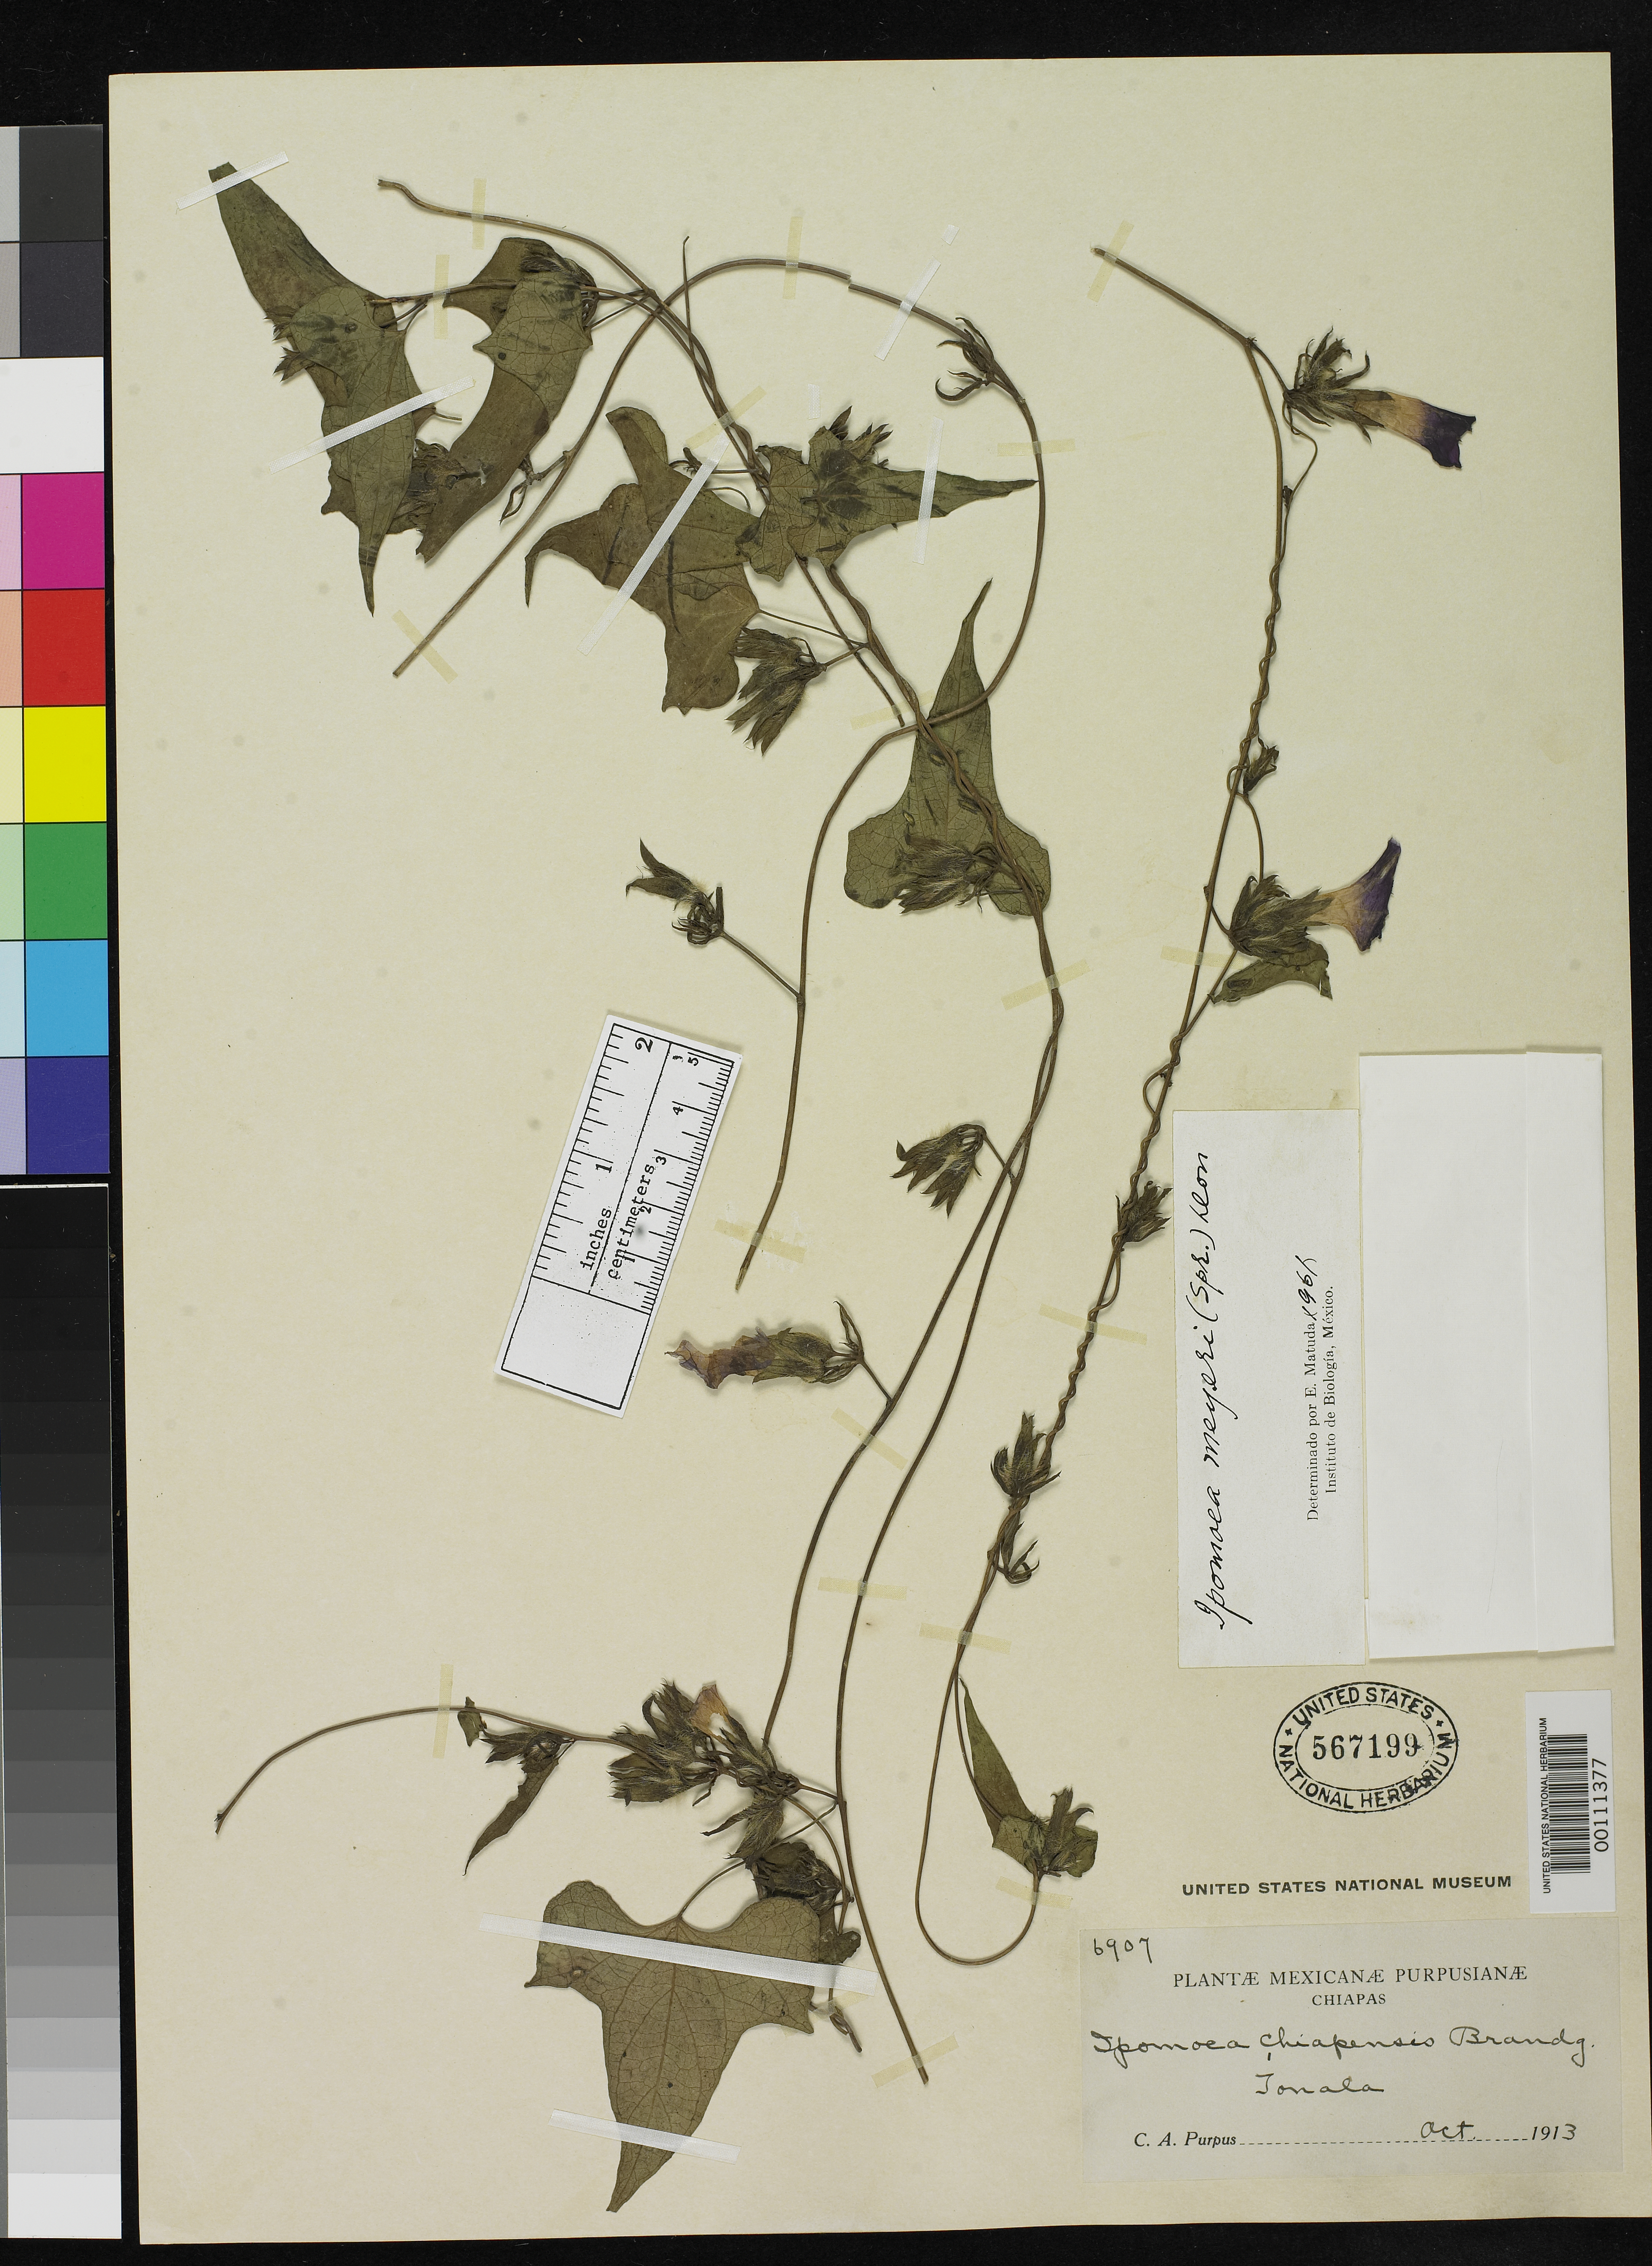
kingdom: Plantae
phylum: Tracheophyta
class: Magnoliopsida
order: Solanales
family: Convolvulaceae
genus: Ipomoea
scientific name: Ipomoea chiapensis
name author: Brandegee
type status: Isotype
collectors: C. A. Purpus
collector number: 6907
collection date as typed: Oct 1913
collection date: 1913-10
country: Mexico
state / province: Chiapas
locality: Tonala.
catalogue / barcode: US 567199